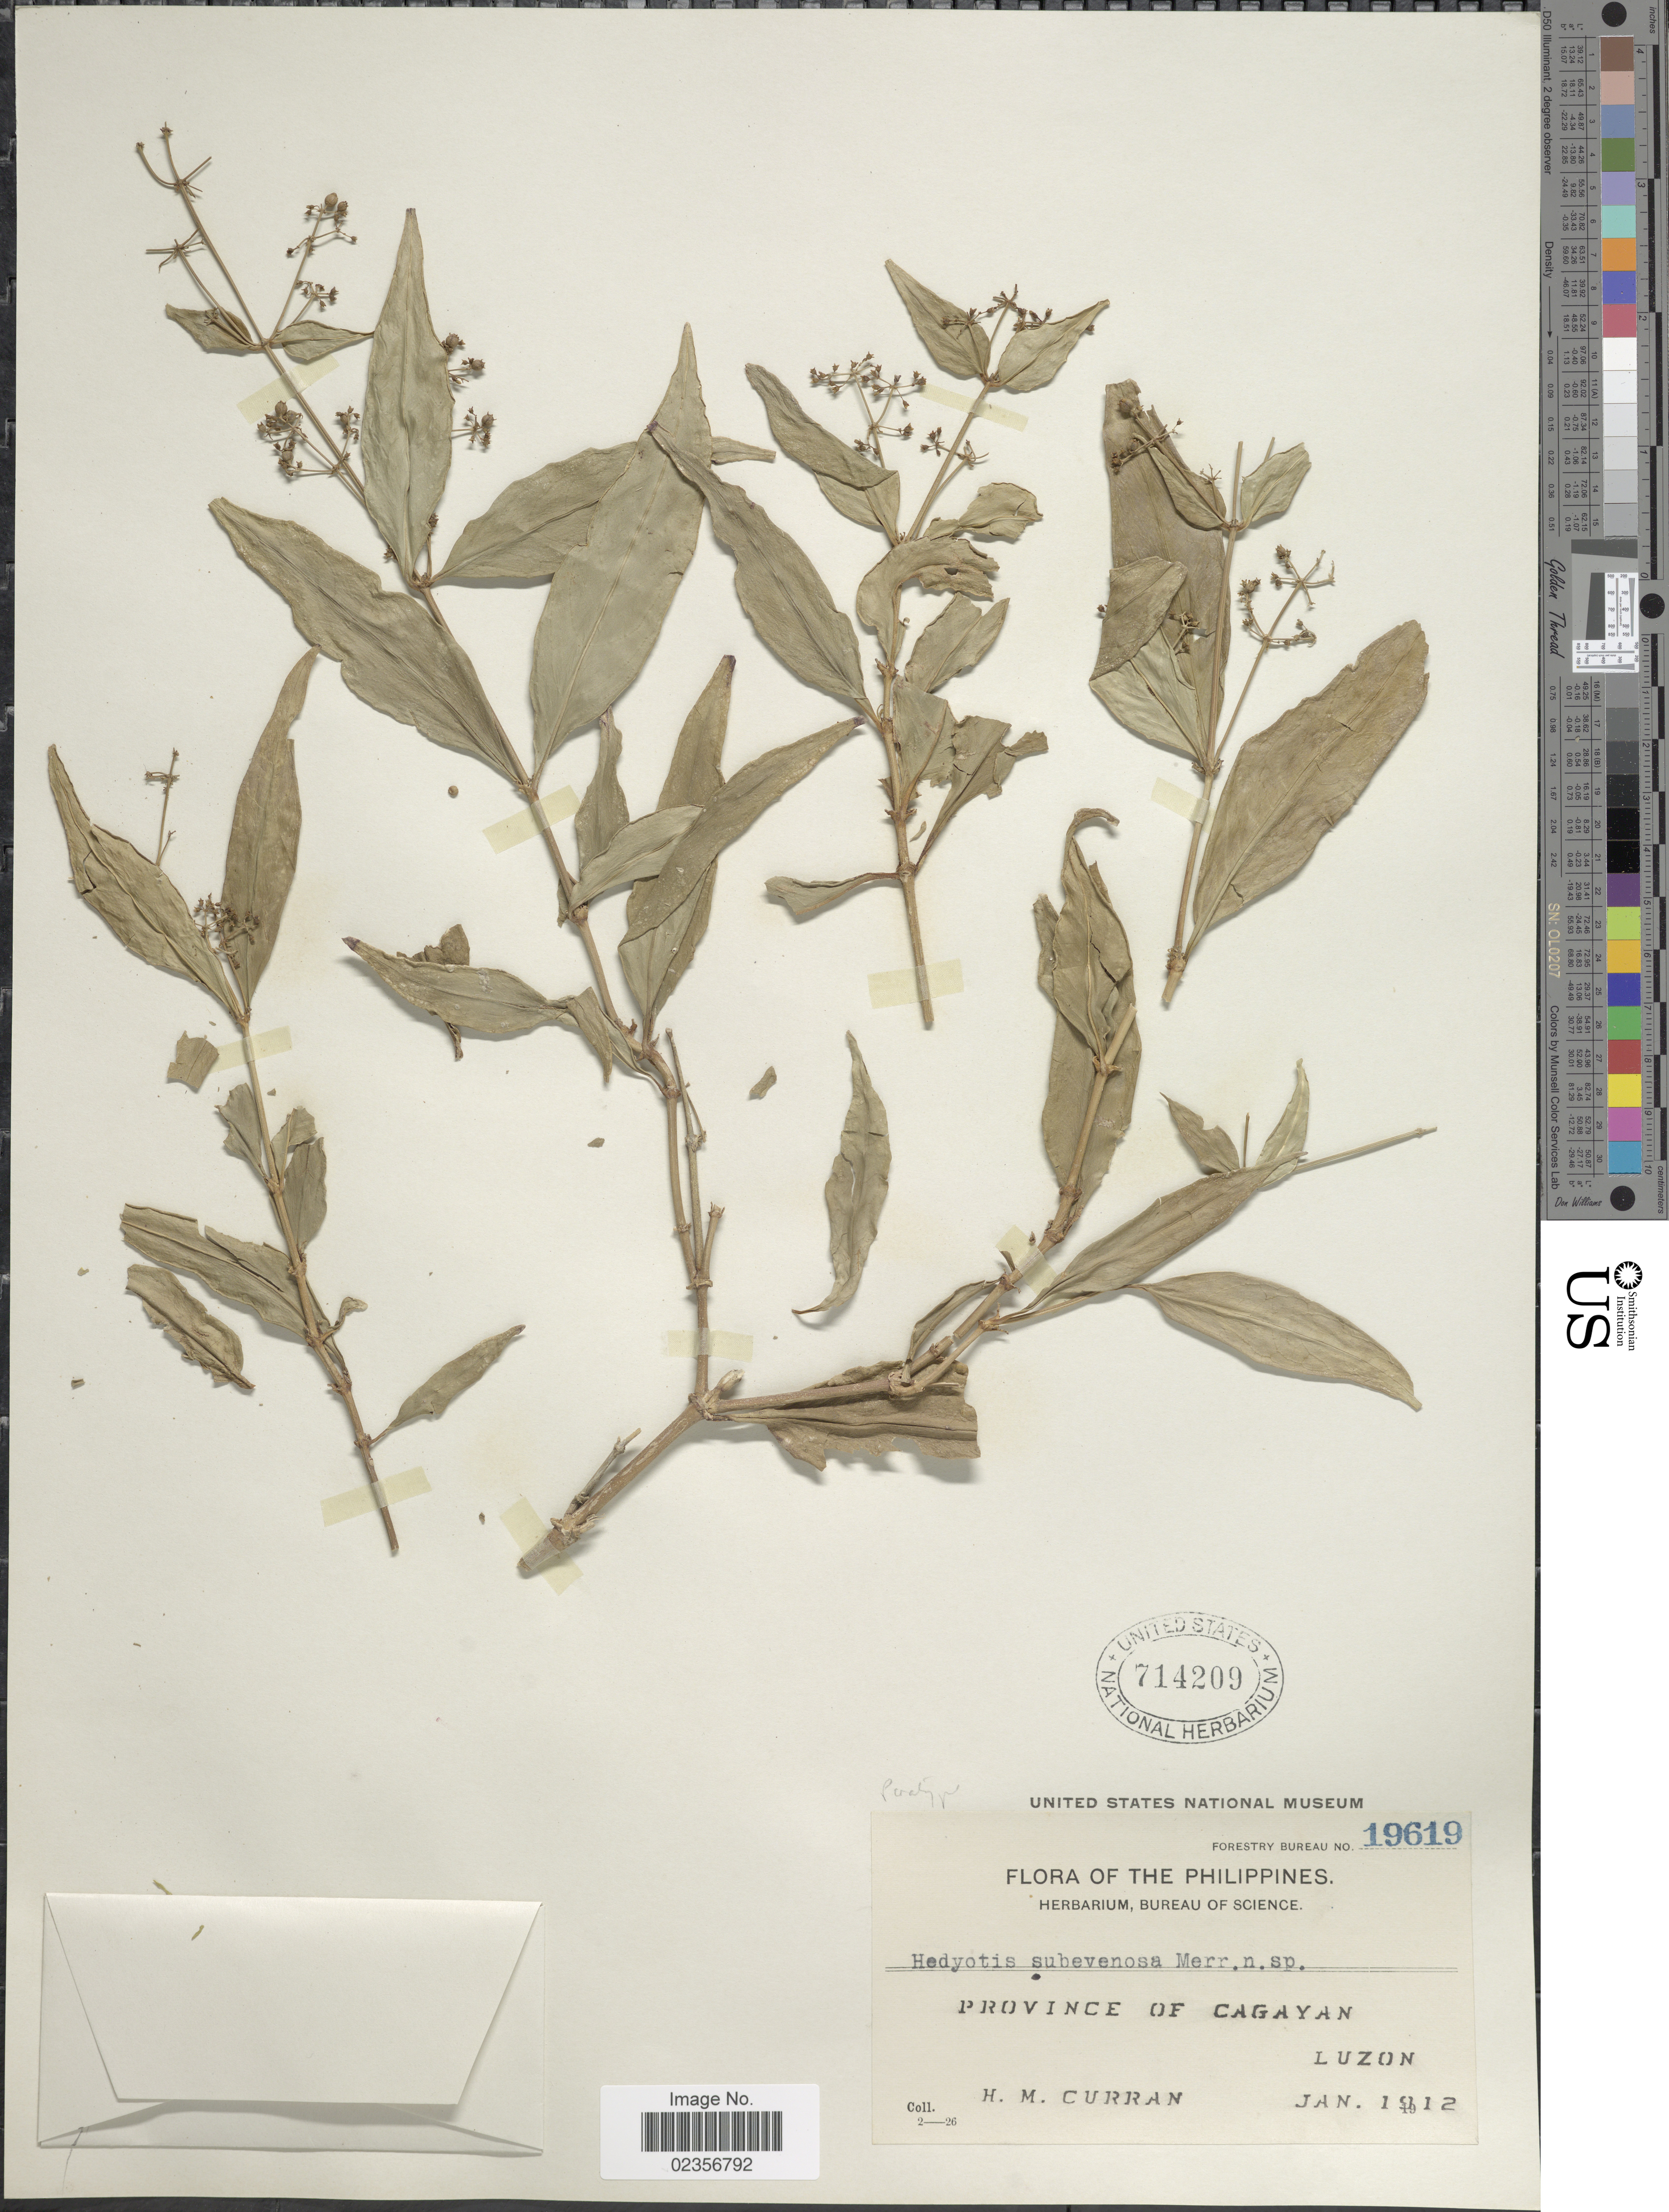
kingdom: Plantae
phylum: Tracheophyta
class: Magnoliopsida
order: Gentianales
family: Rubiaceae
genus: Hedyotis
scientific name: Hedyotis subvenosa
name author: Merr.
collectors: H. M. Curran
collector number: Forestry Bureau 19619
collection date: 1912-01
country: Philippines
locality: Province of Cagayan, Luzon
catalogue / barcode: US 714209